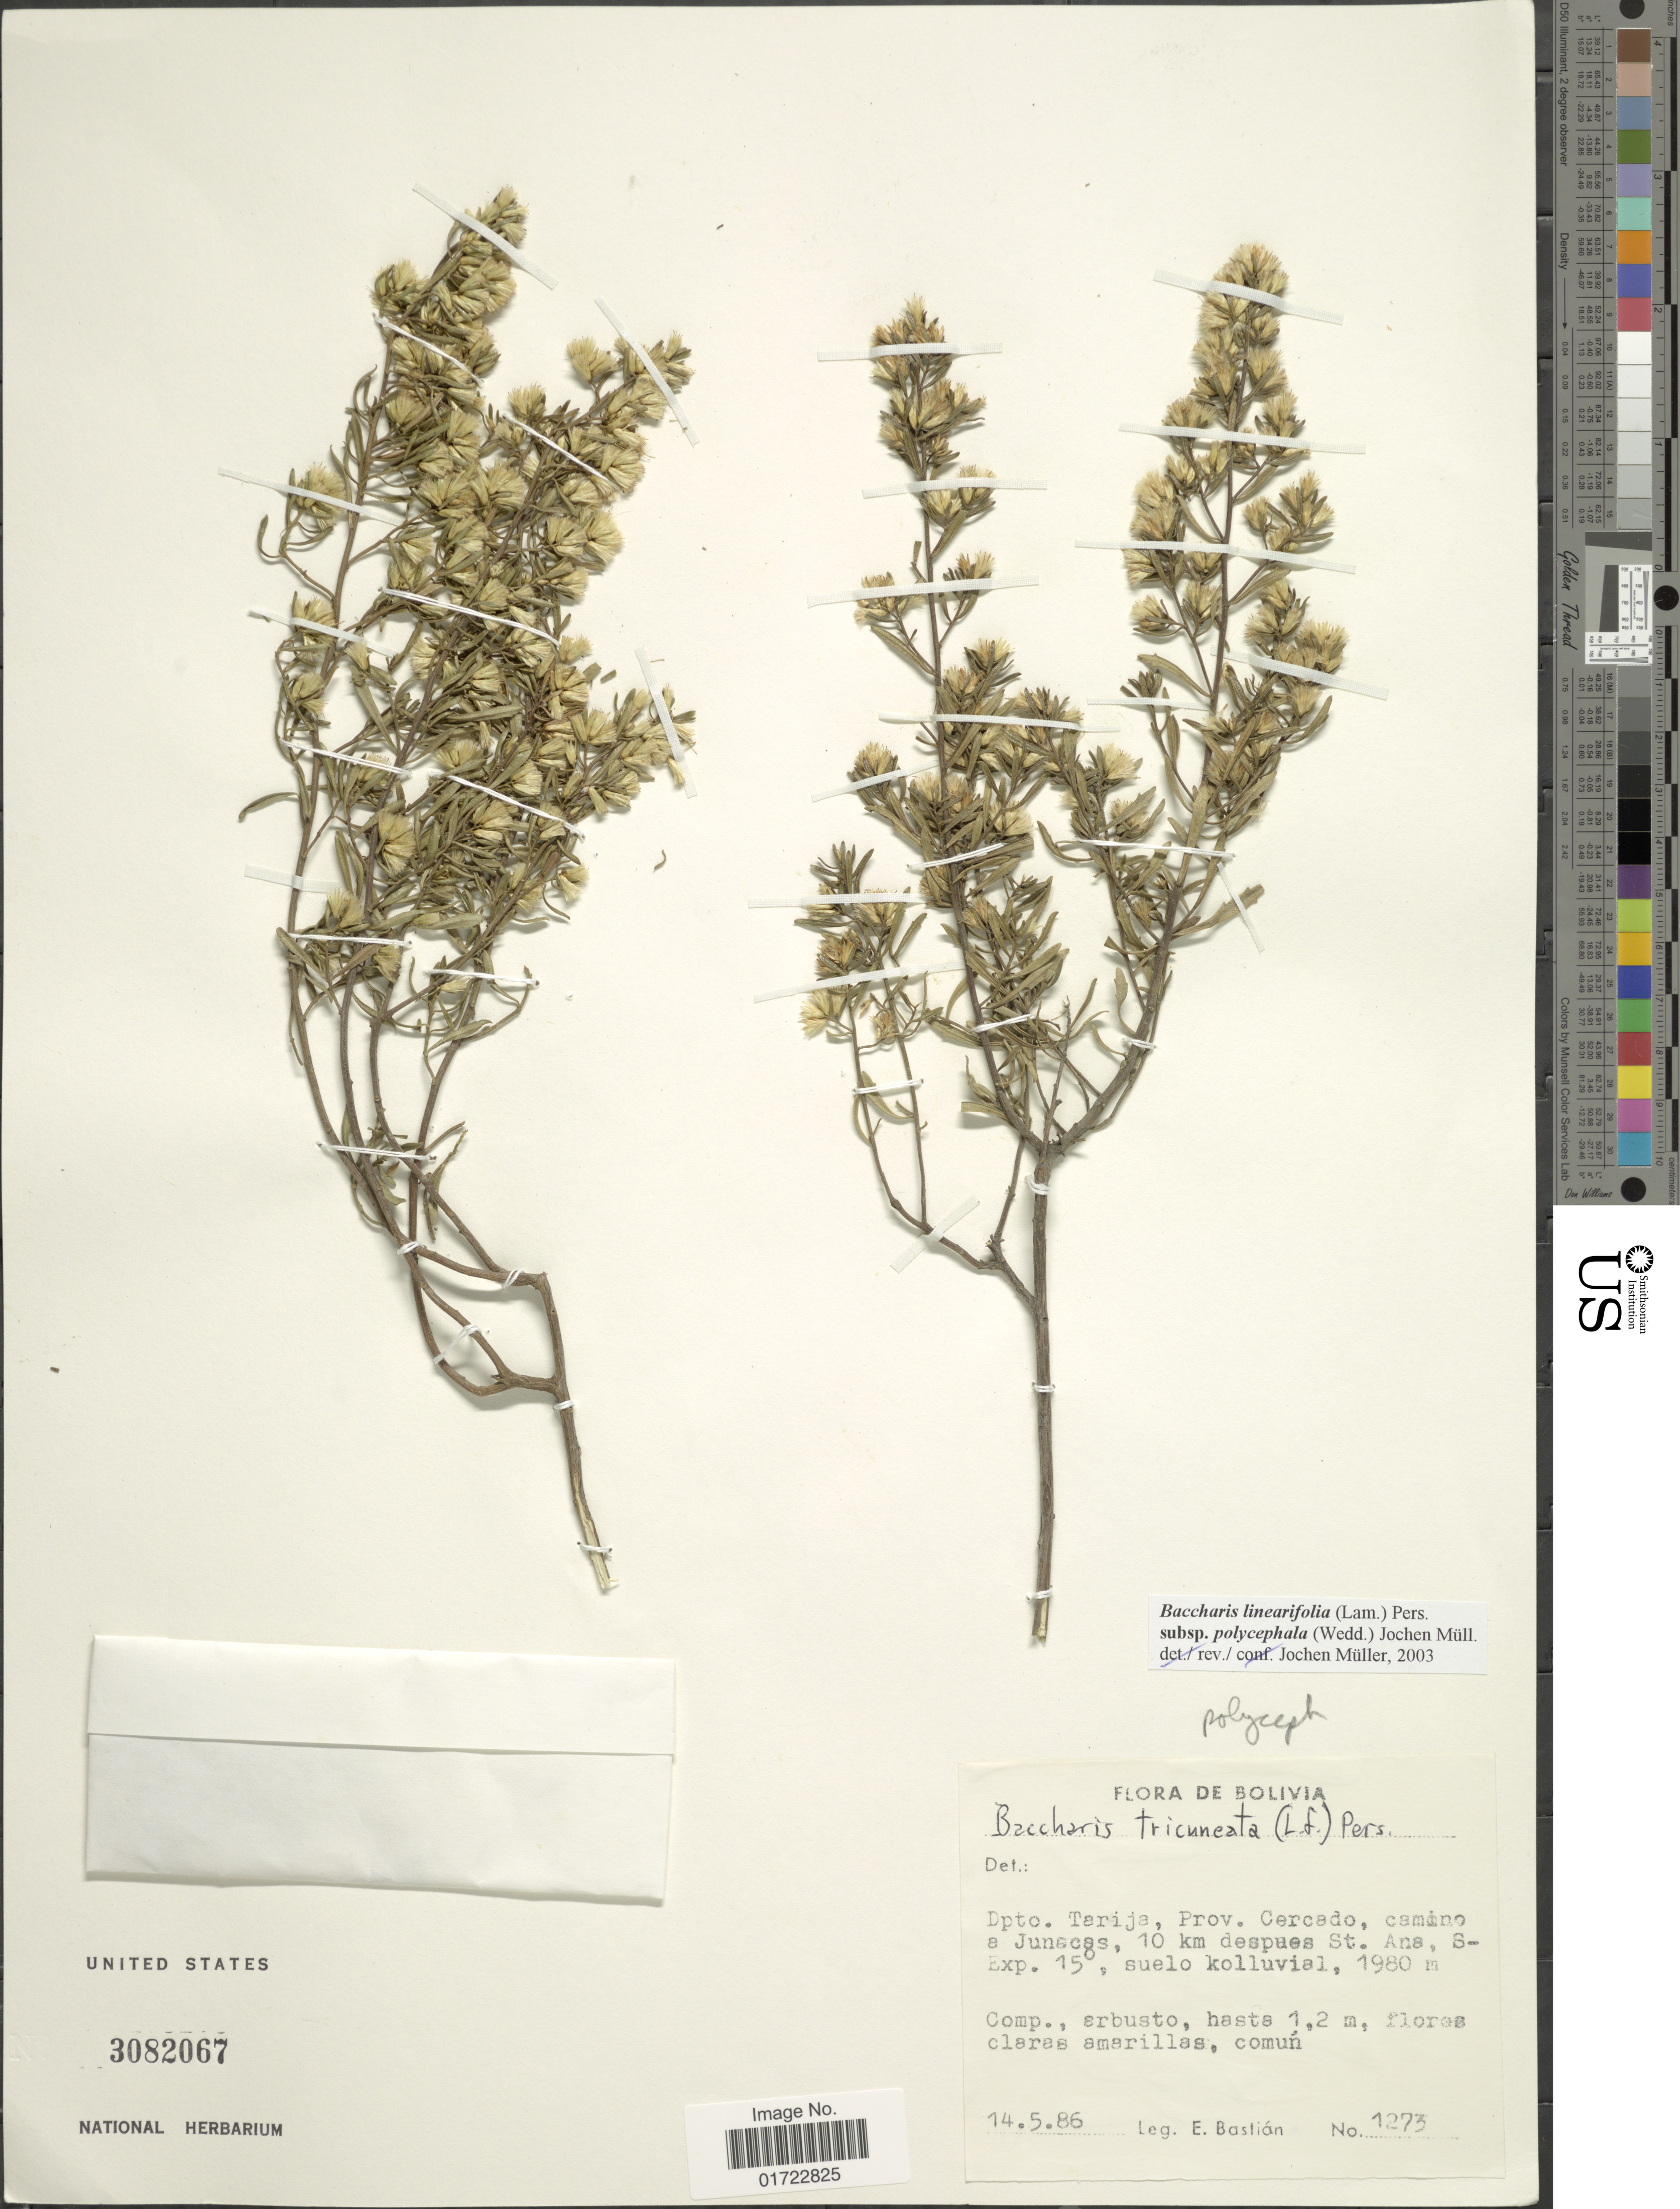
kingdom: Plantae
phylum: Tracheophyta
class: Magnoliopsida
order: Asterales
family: Asteraceae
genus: Baccharis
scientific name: Baccharis linearifolia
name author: (Lam.) Pers.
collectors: E. Bastian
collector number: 1273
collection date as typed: Transcribed d/m/y: 14/5/86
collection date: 1986-05-14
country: Bolivia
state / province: Tarija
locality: Prov. Cercado, camino a Junacas, 10 km despues St. Ana, S-Exp. 15°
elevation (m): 1980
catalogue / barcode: US 3082067